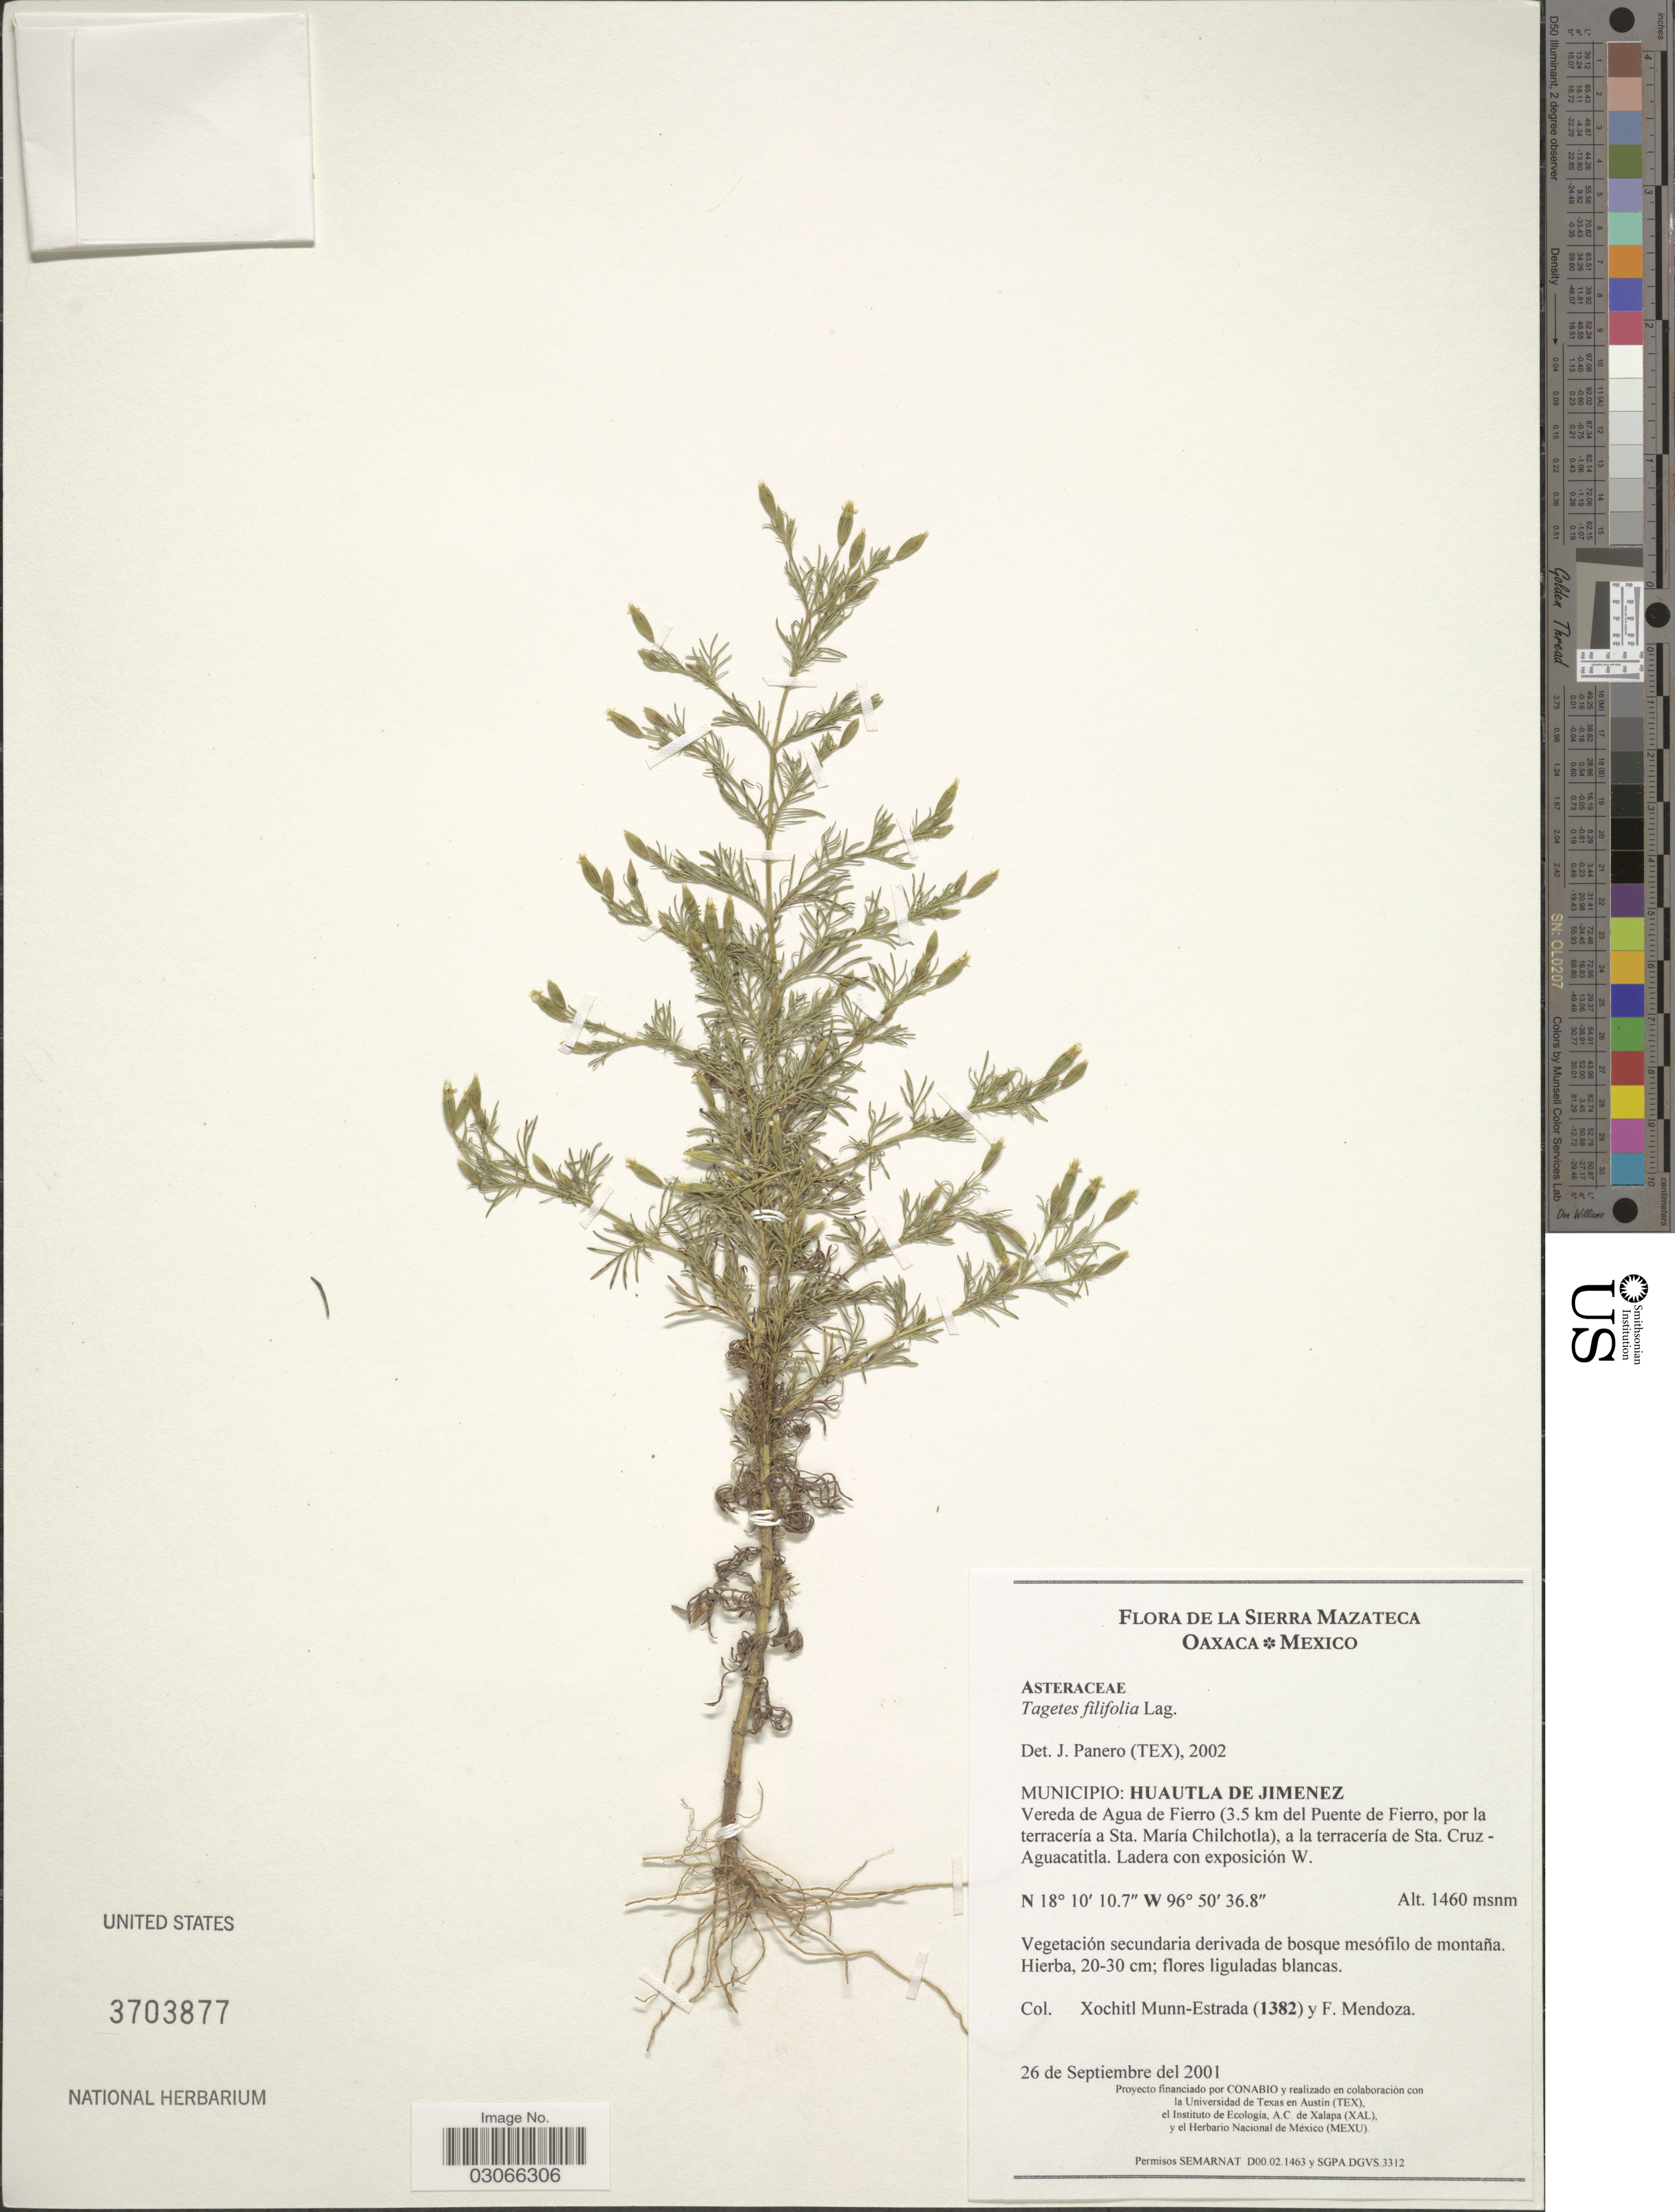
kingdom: Plantae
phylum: Tracheophyta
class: Magnoliopsida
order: Asterales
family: Asteraceae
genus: Tagetes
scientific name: Tagetes filifolia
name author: Lag.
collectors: X. Munn-Estrada & F. Mendoza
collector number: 1382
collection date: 2001-09-26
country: Mexico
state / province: Oaxaca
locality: La Sierra Mazateca. Municipio Huautla de Jimenez. Vereda de Agua de Fierro (3.5 km del Puente de Fierro, por la terracería a Sta. María Chilchotla), a la terracería de Sta. Cruz - Aguacatitla. Ladera con exposición W.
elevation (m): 1460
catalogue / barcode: US 3703877